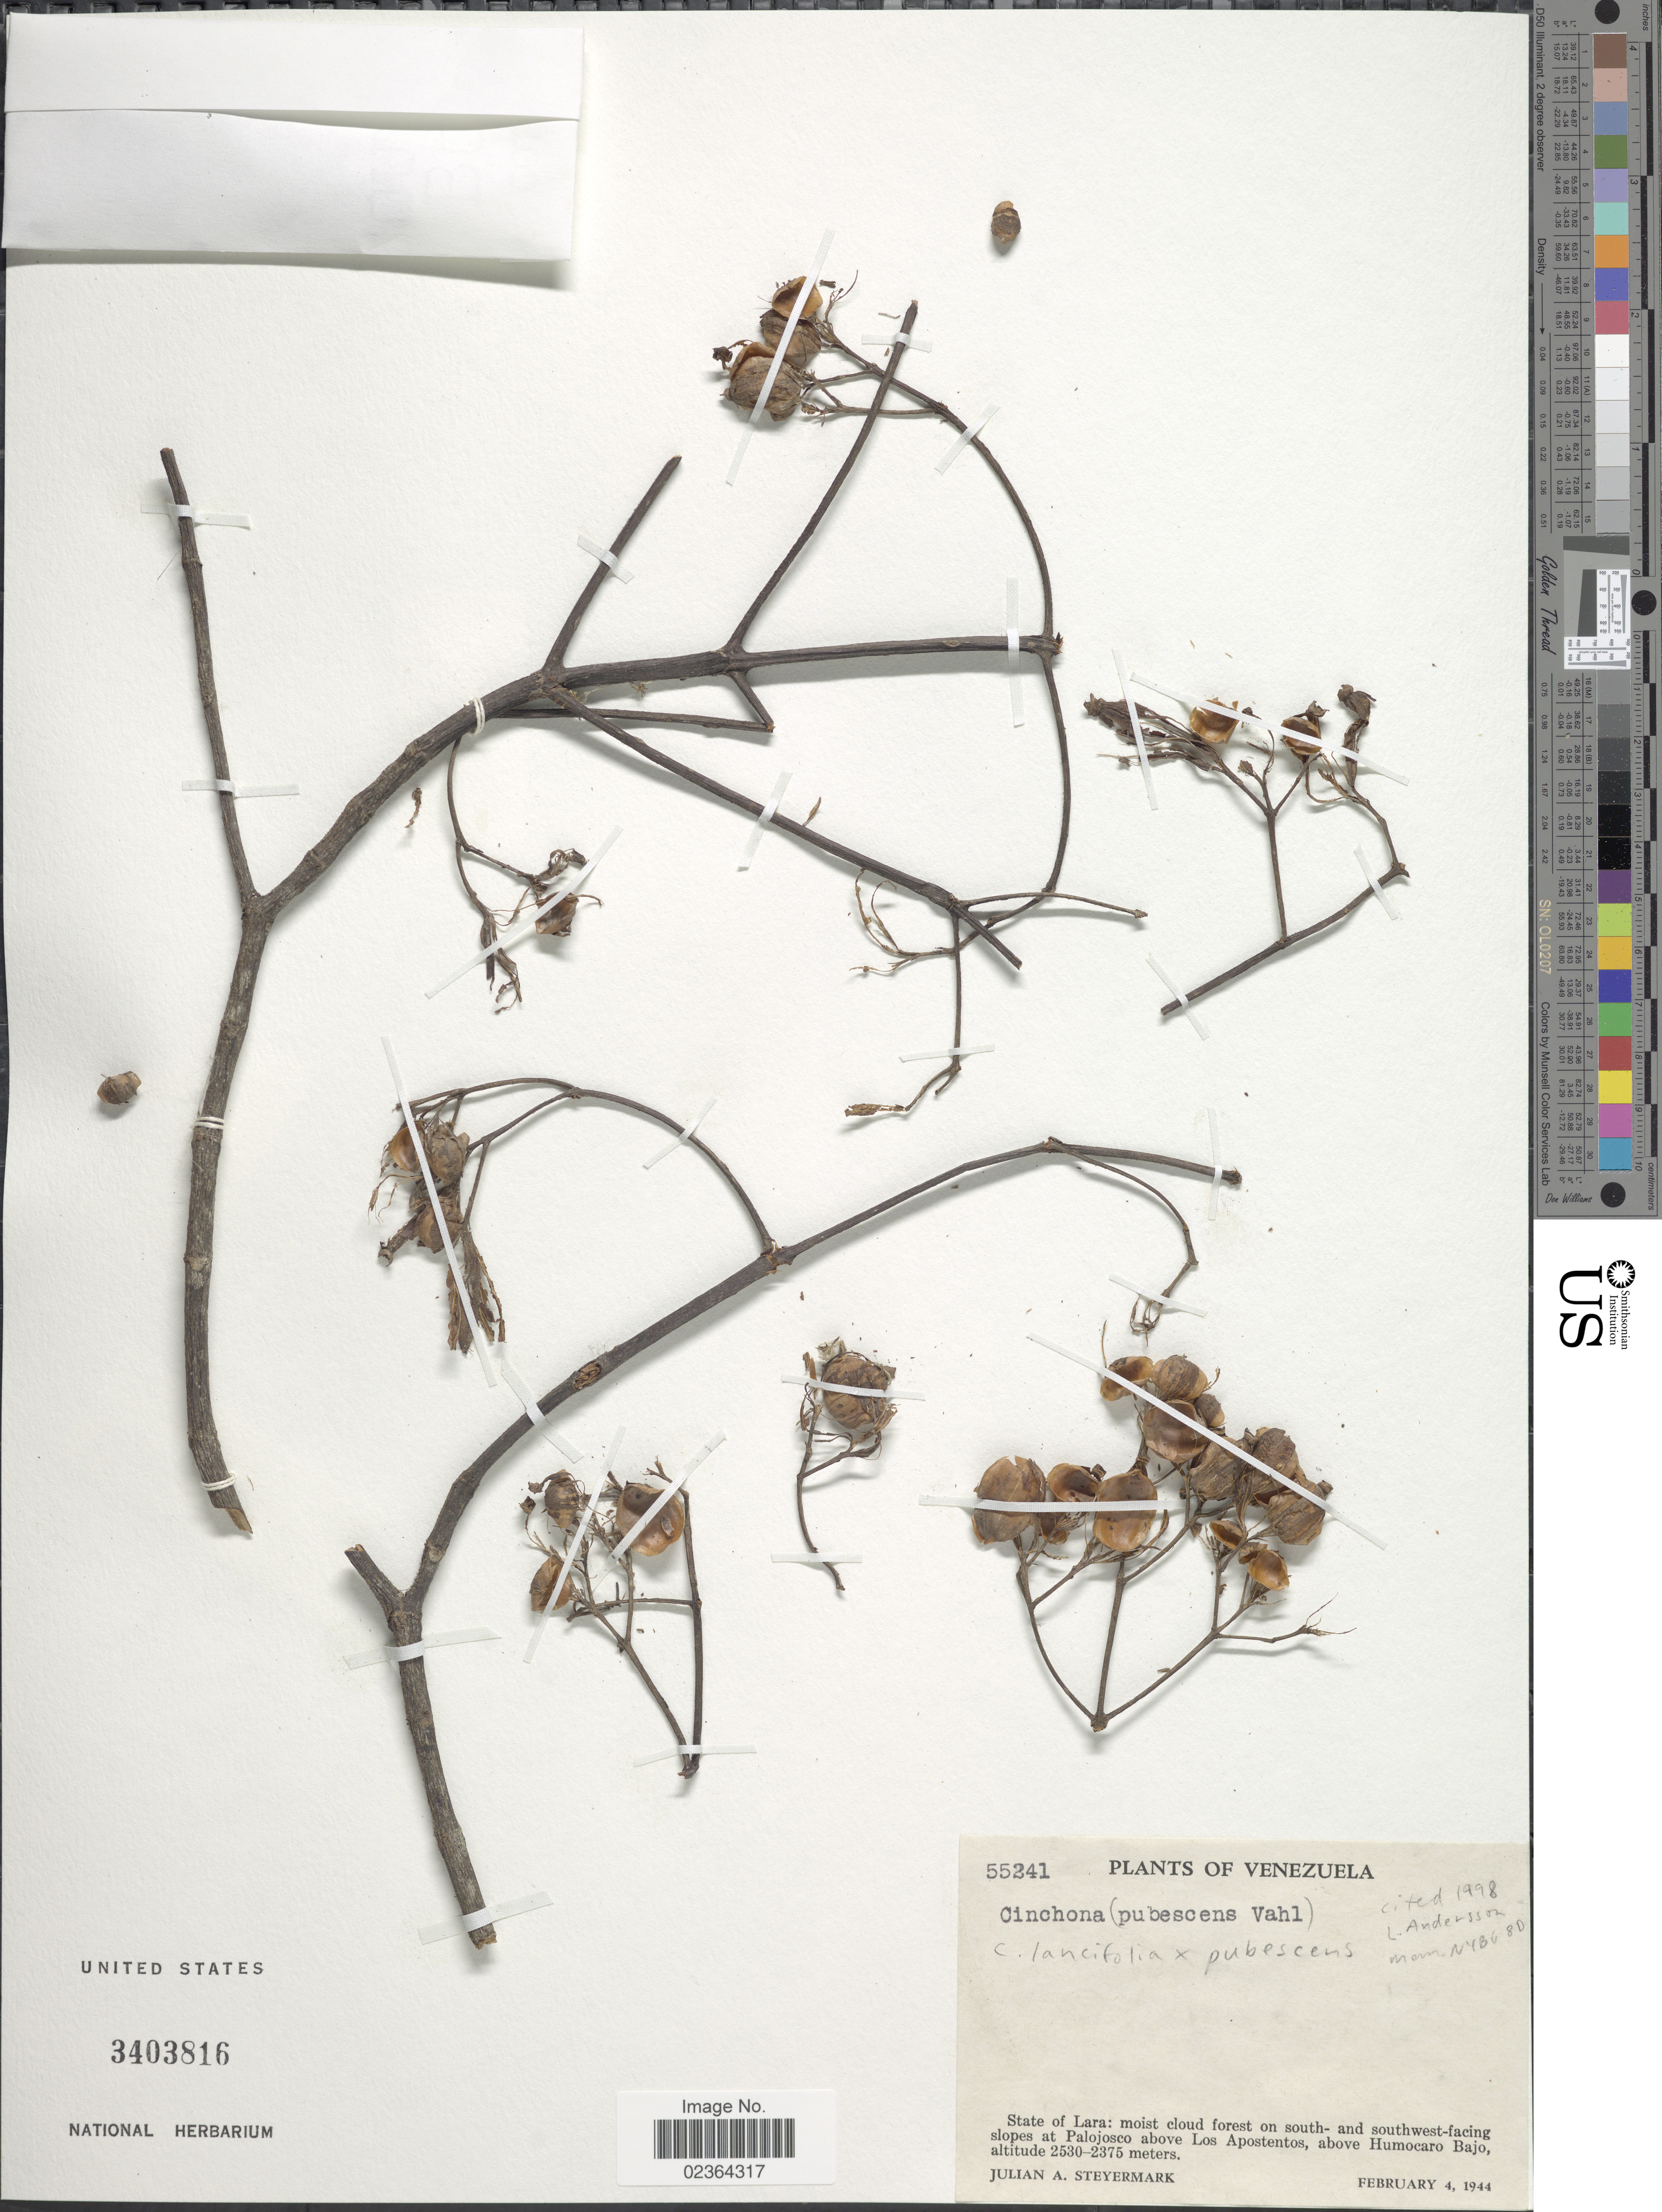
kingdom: Plantae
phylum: Tracheophyta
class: Magnoliopsida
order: Gentianales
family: Rubiaceae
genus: Cinchona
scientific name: Cinchona lancifolia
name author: Mutis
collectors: J. Steyermark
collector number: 55241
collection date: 1944-02-04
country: Venezuela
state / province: Lara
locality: State of Lara: moist cloud forest on south- and southwest facing slopes at Palojosco above Los Apostentos, above Humocaro Bajo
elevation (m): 2375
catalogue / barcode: US 3403816